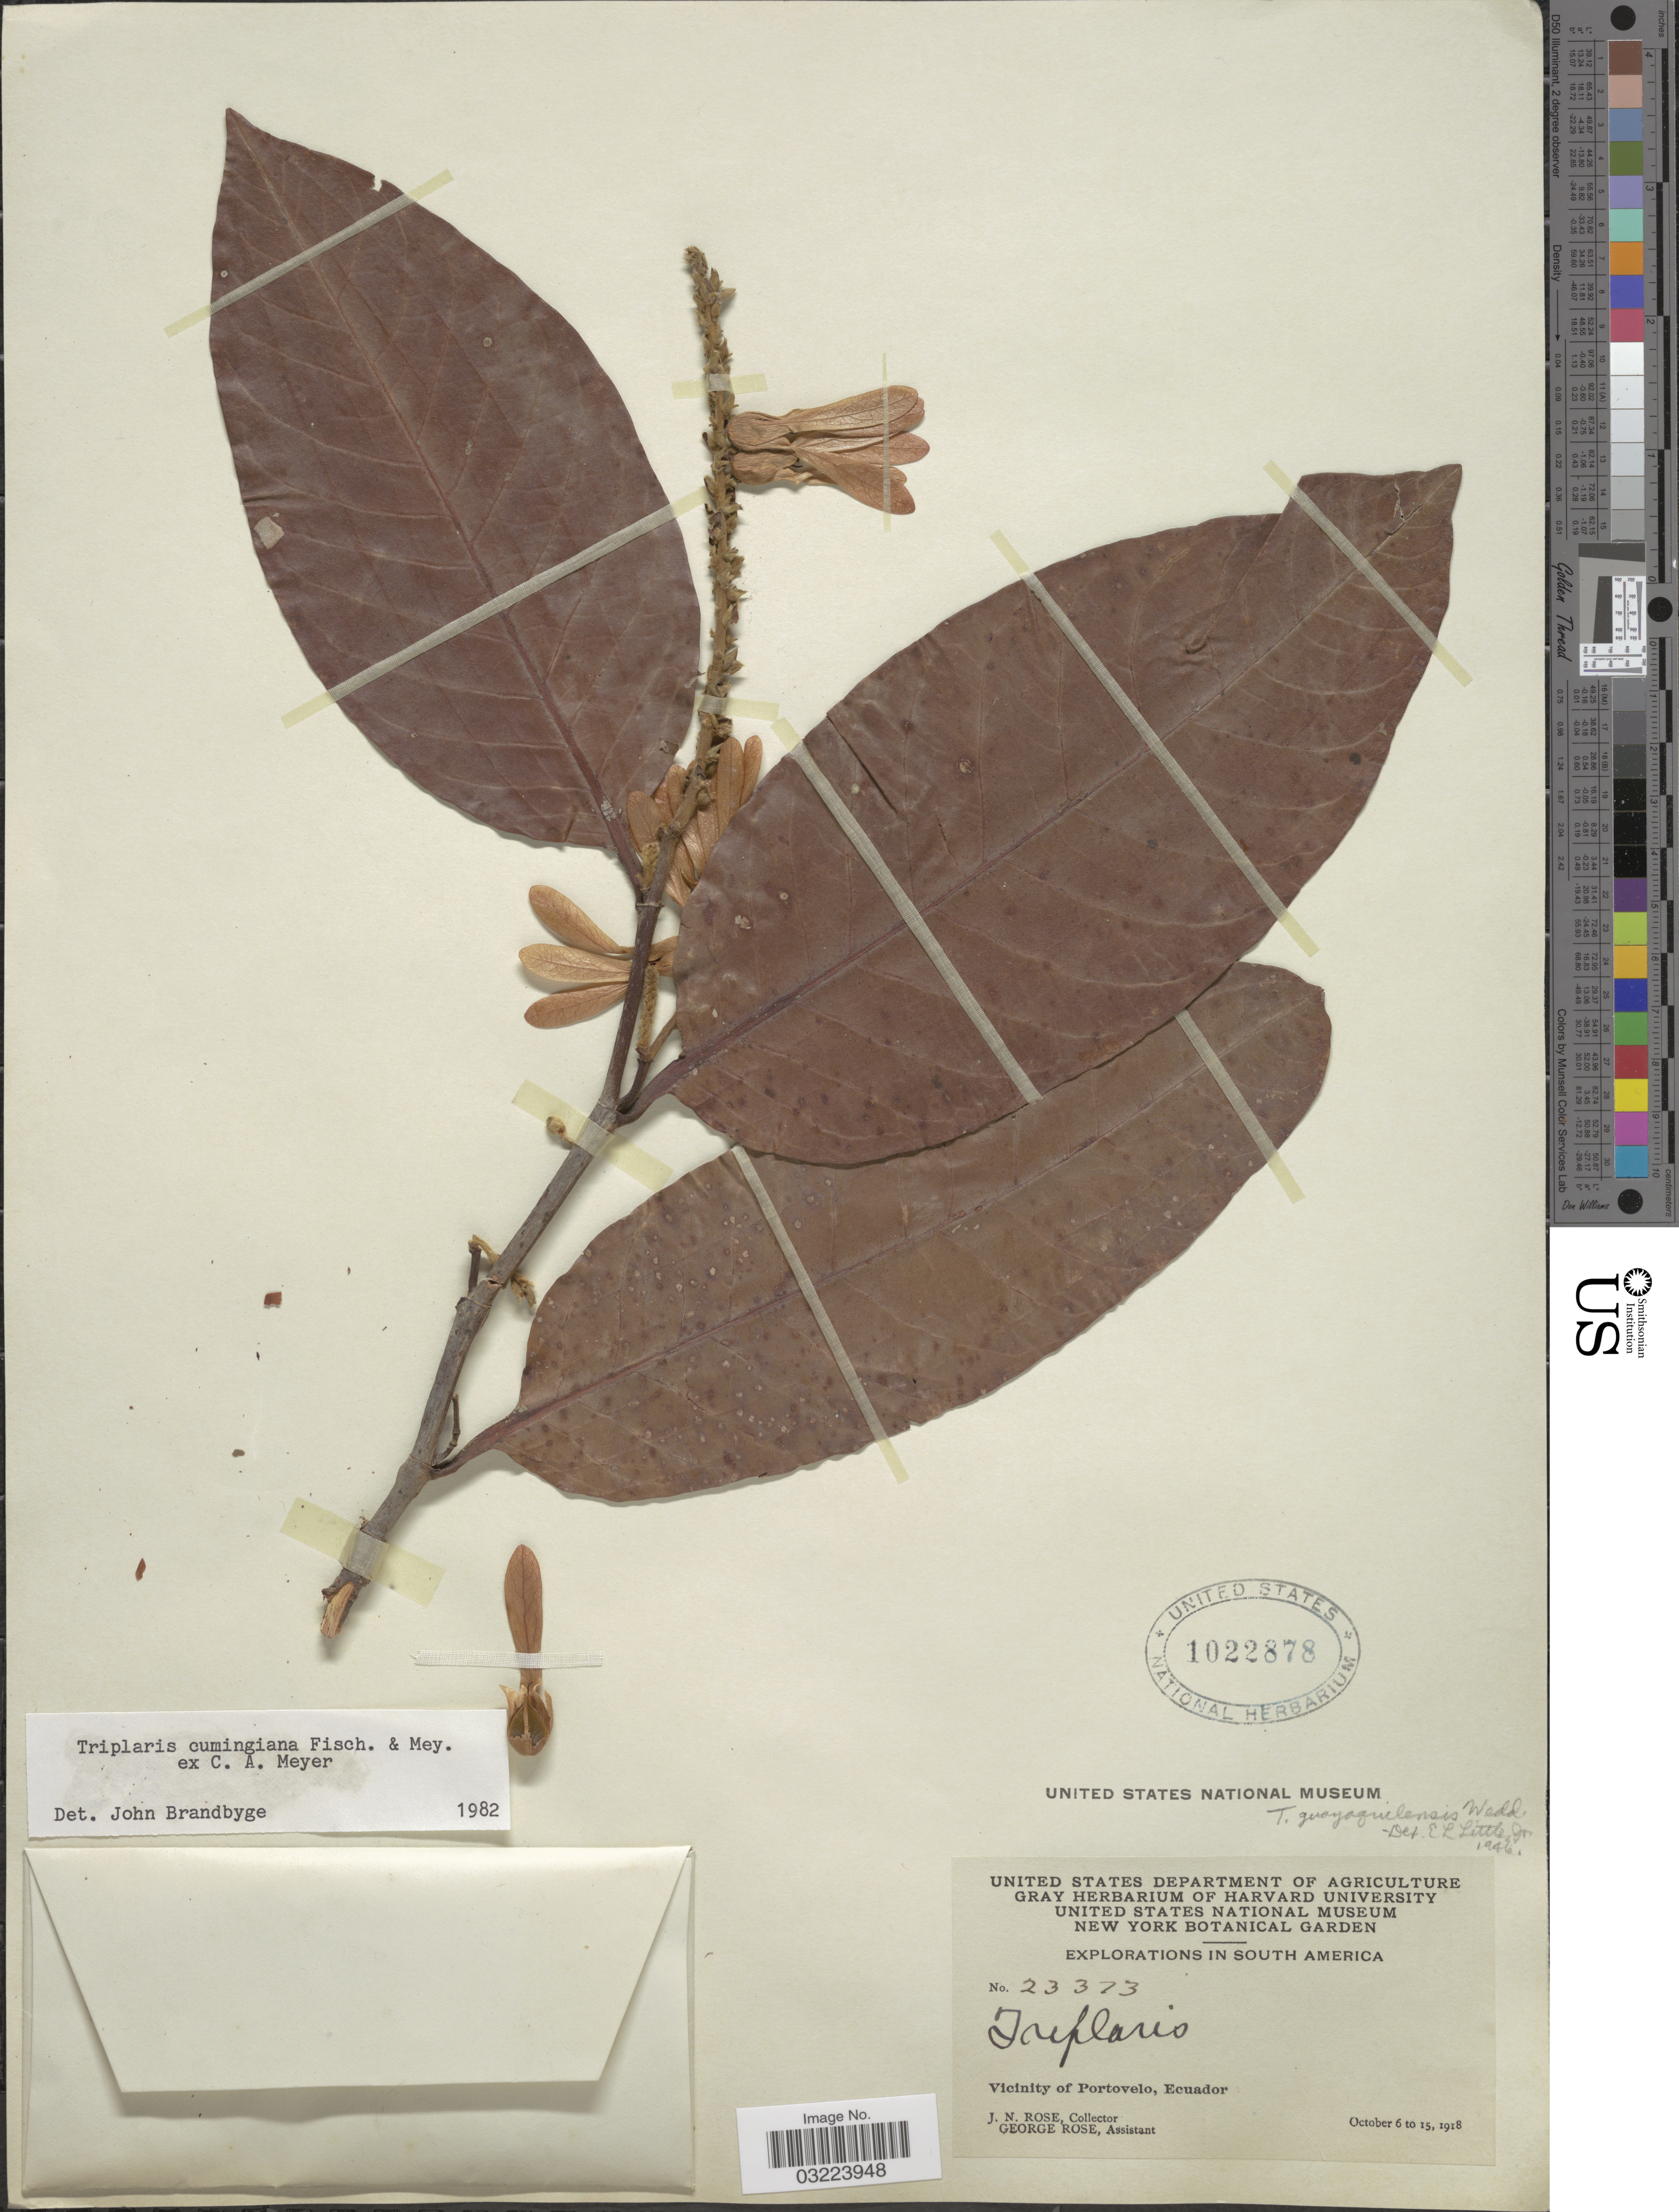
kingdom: Plantae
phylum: Tracheophyta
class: Magnoliopsida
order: Caryophyllales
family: Polygonaceae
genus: Triplaris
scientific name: Triplaris cumingiana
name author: Fisch. & C.A. Mey. ex C.A. Mey.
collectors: J. N. Rose & G. Rose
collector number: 23373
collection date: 1918-10-06/1918-10-15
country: Ecuador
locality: Vicinity of Portovelo.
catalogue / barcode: US 1022878